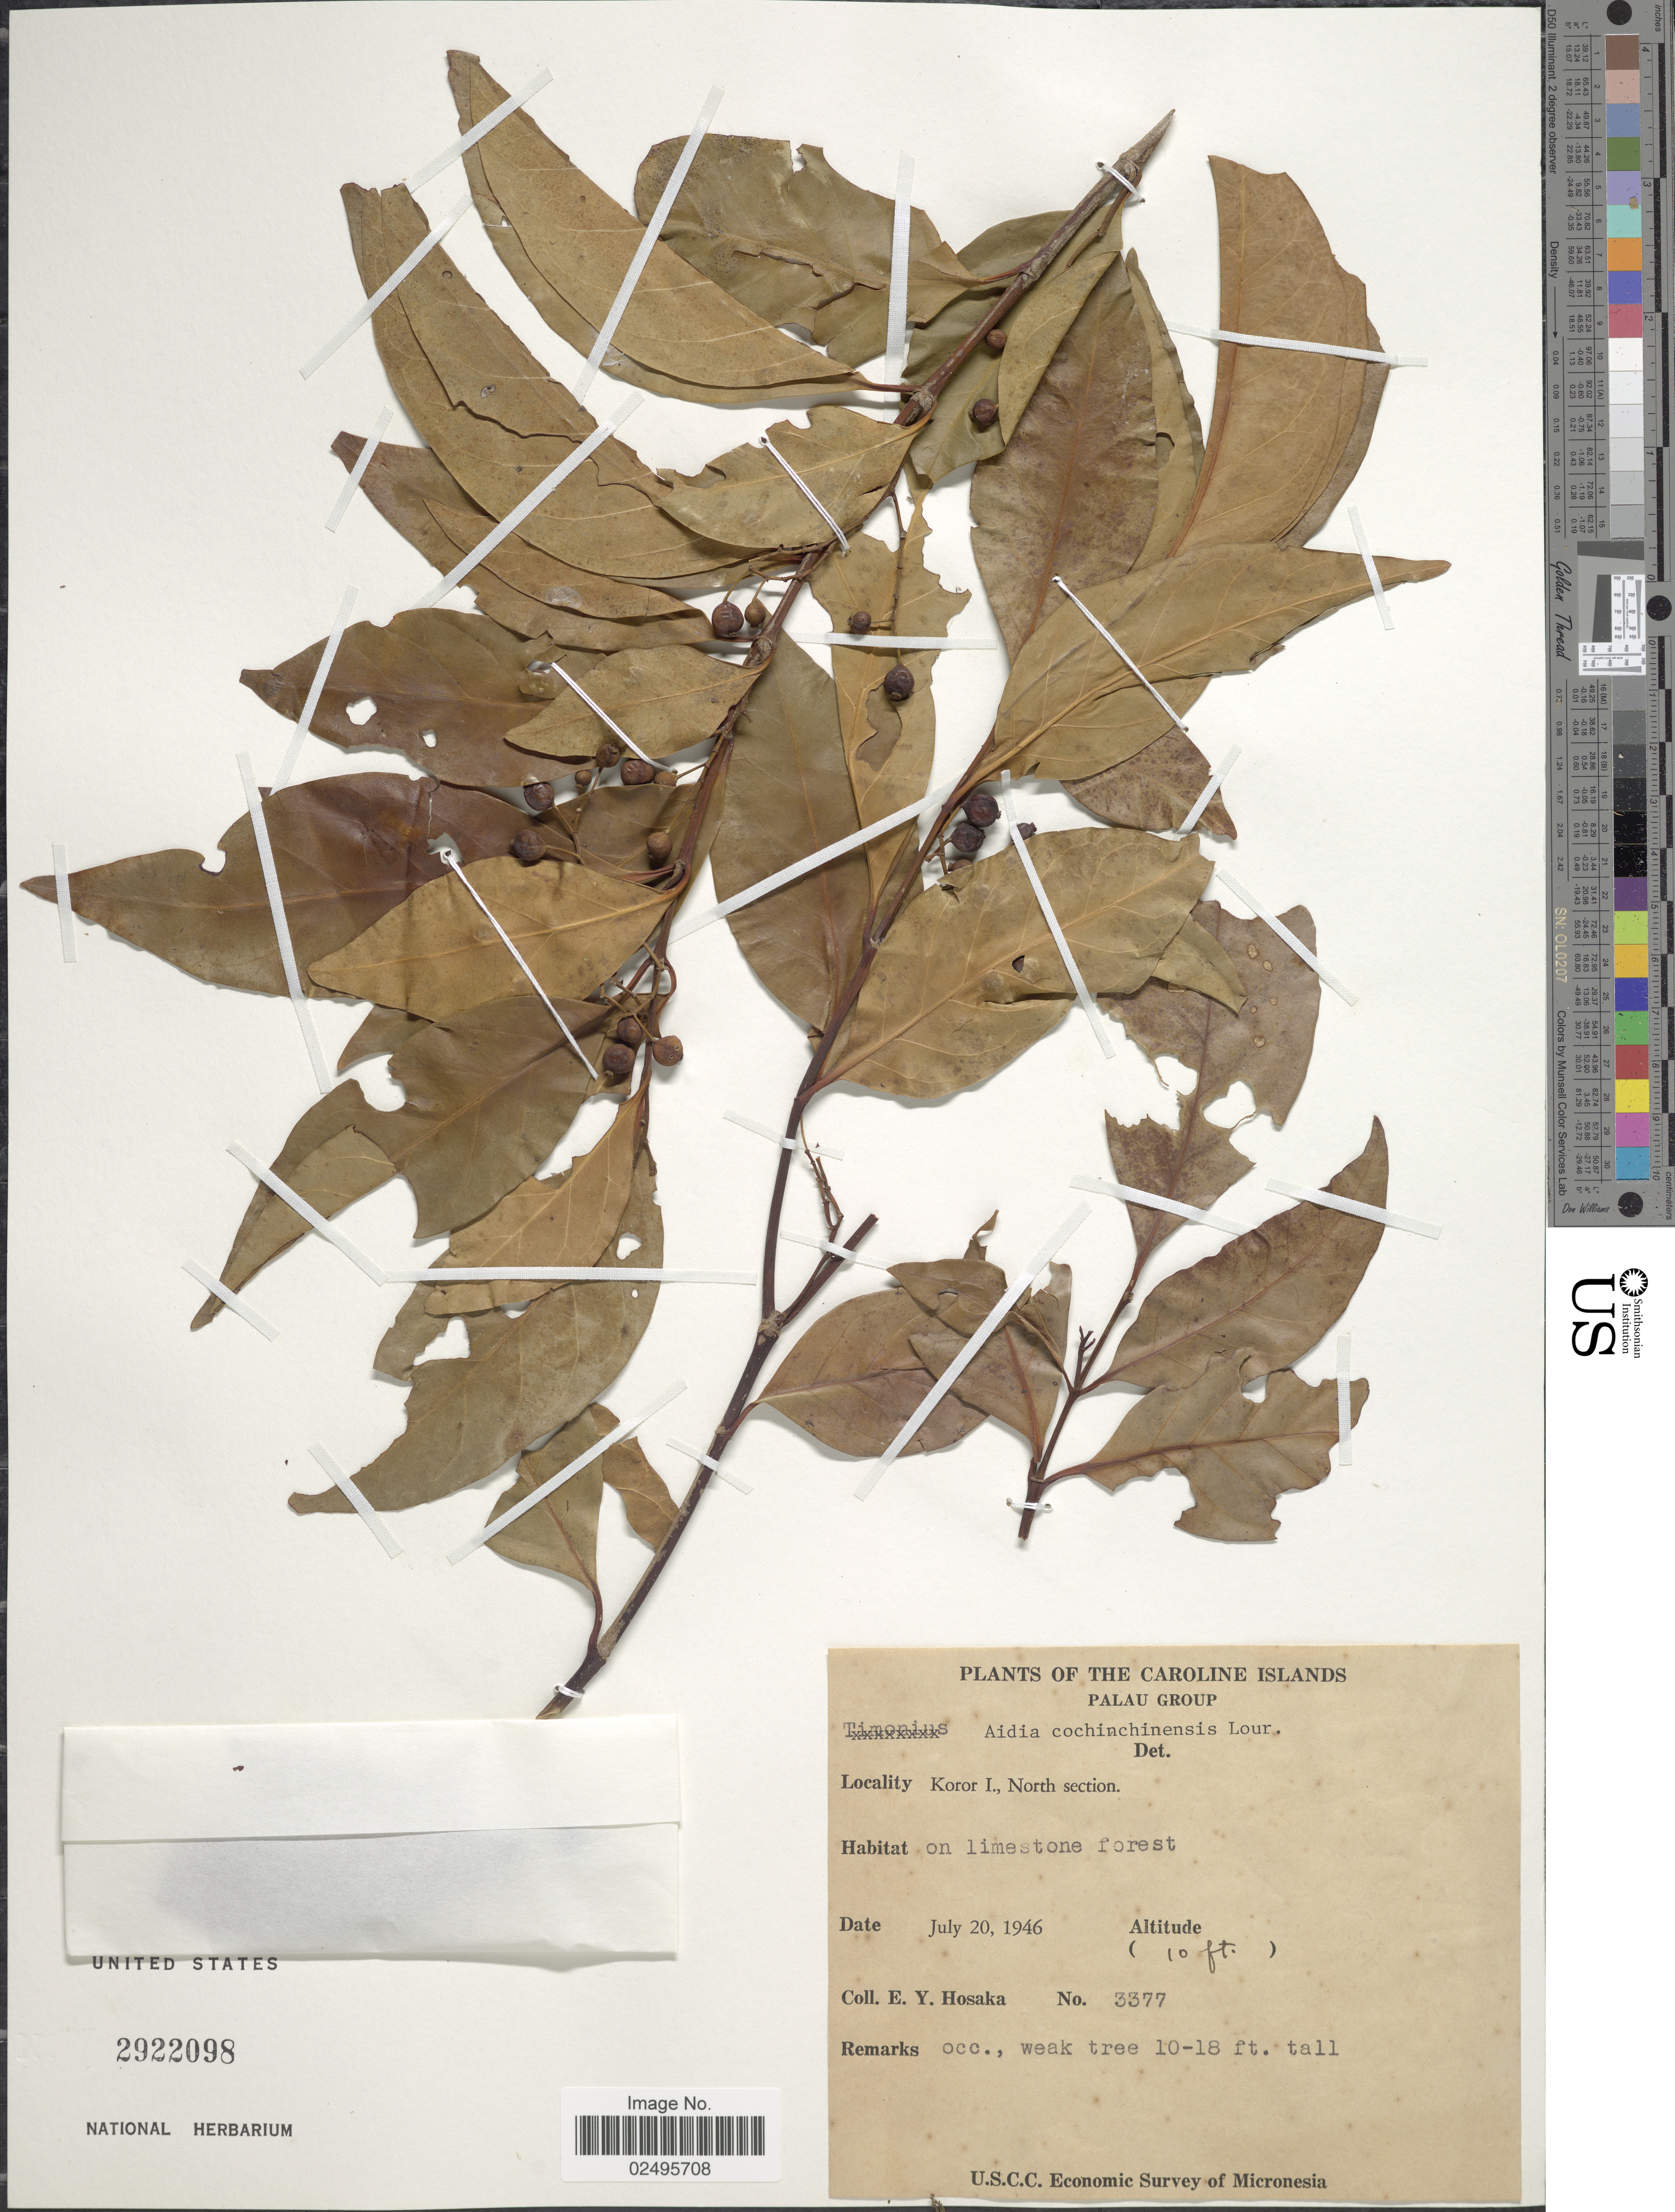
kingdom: Plantae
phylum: Tracheophyta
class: Magnoliopsida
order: Gentianales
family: Rubiaceae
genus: Aidia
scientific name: Aidia graeffei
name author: (Reinecke) Tirveng.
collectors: T. Hosokawa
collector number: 3377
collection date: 1946-07-20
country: Palau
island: Oreor [Koror]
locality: Palau Goup. Koror I., North section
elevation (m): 3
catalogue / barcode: US 2922098